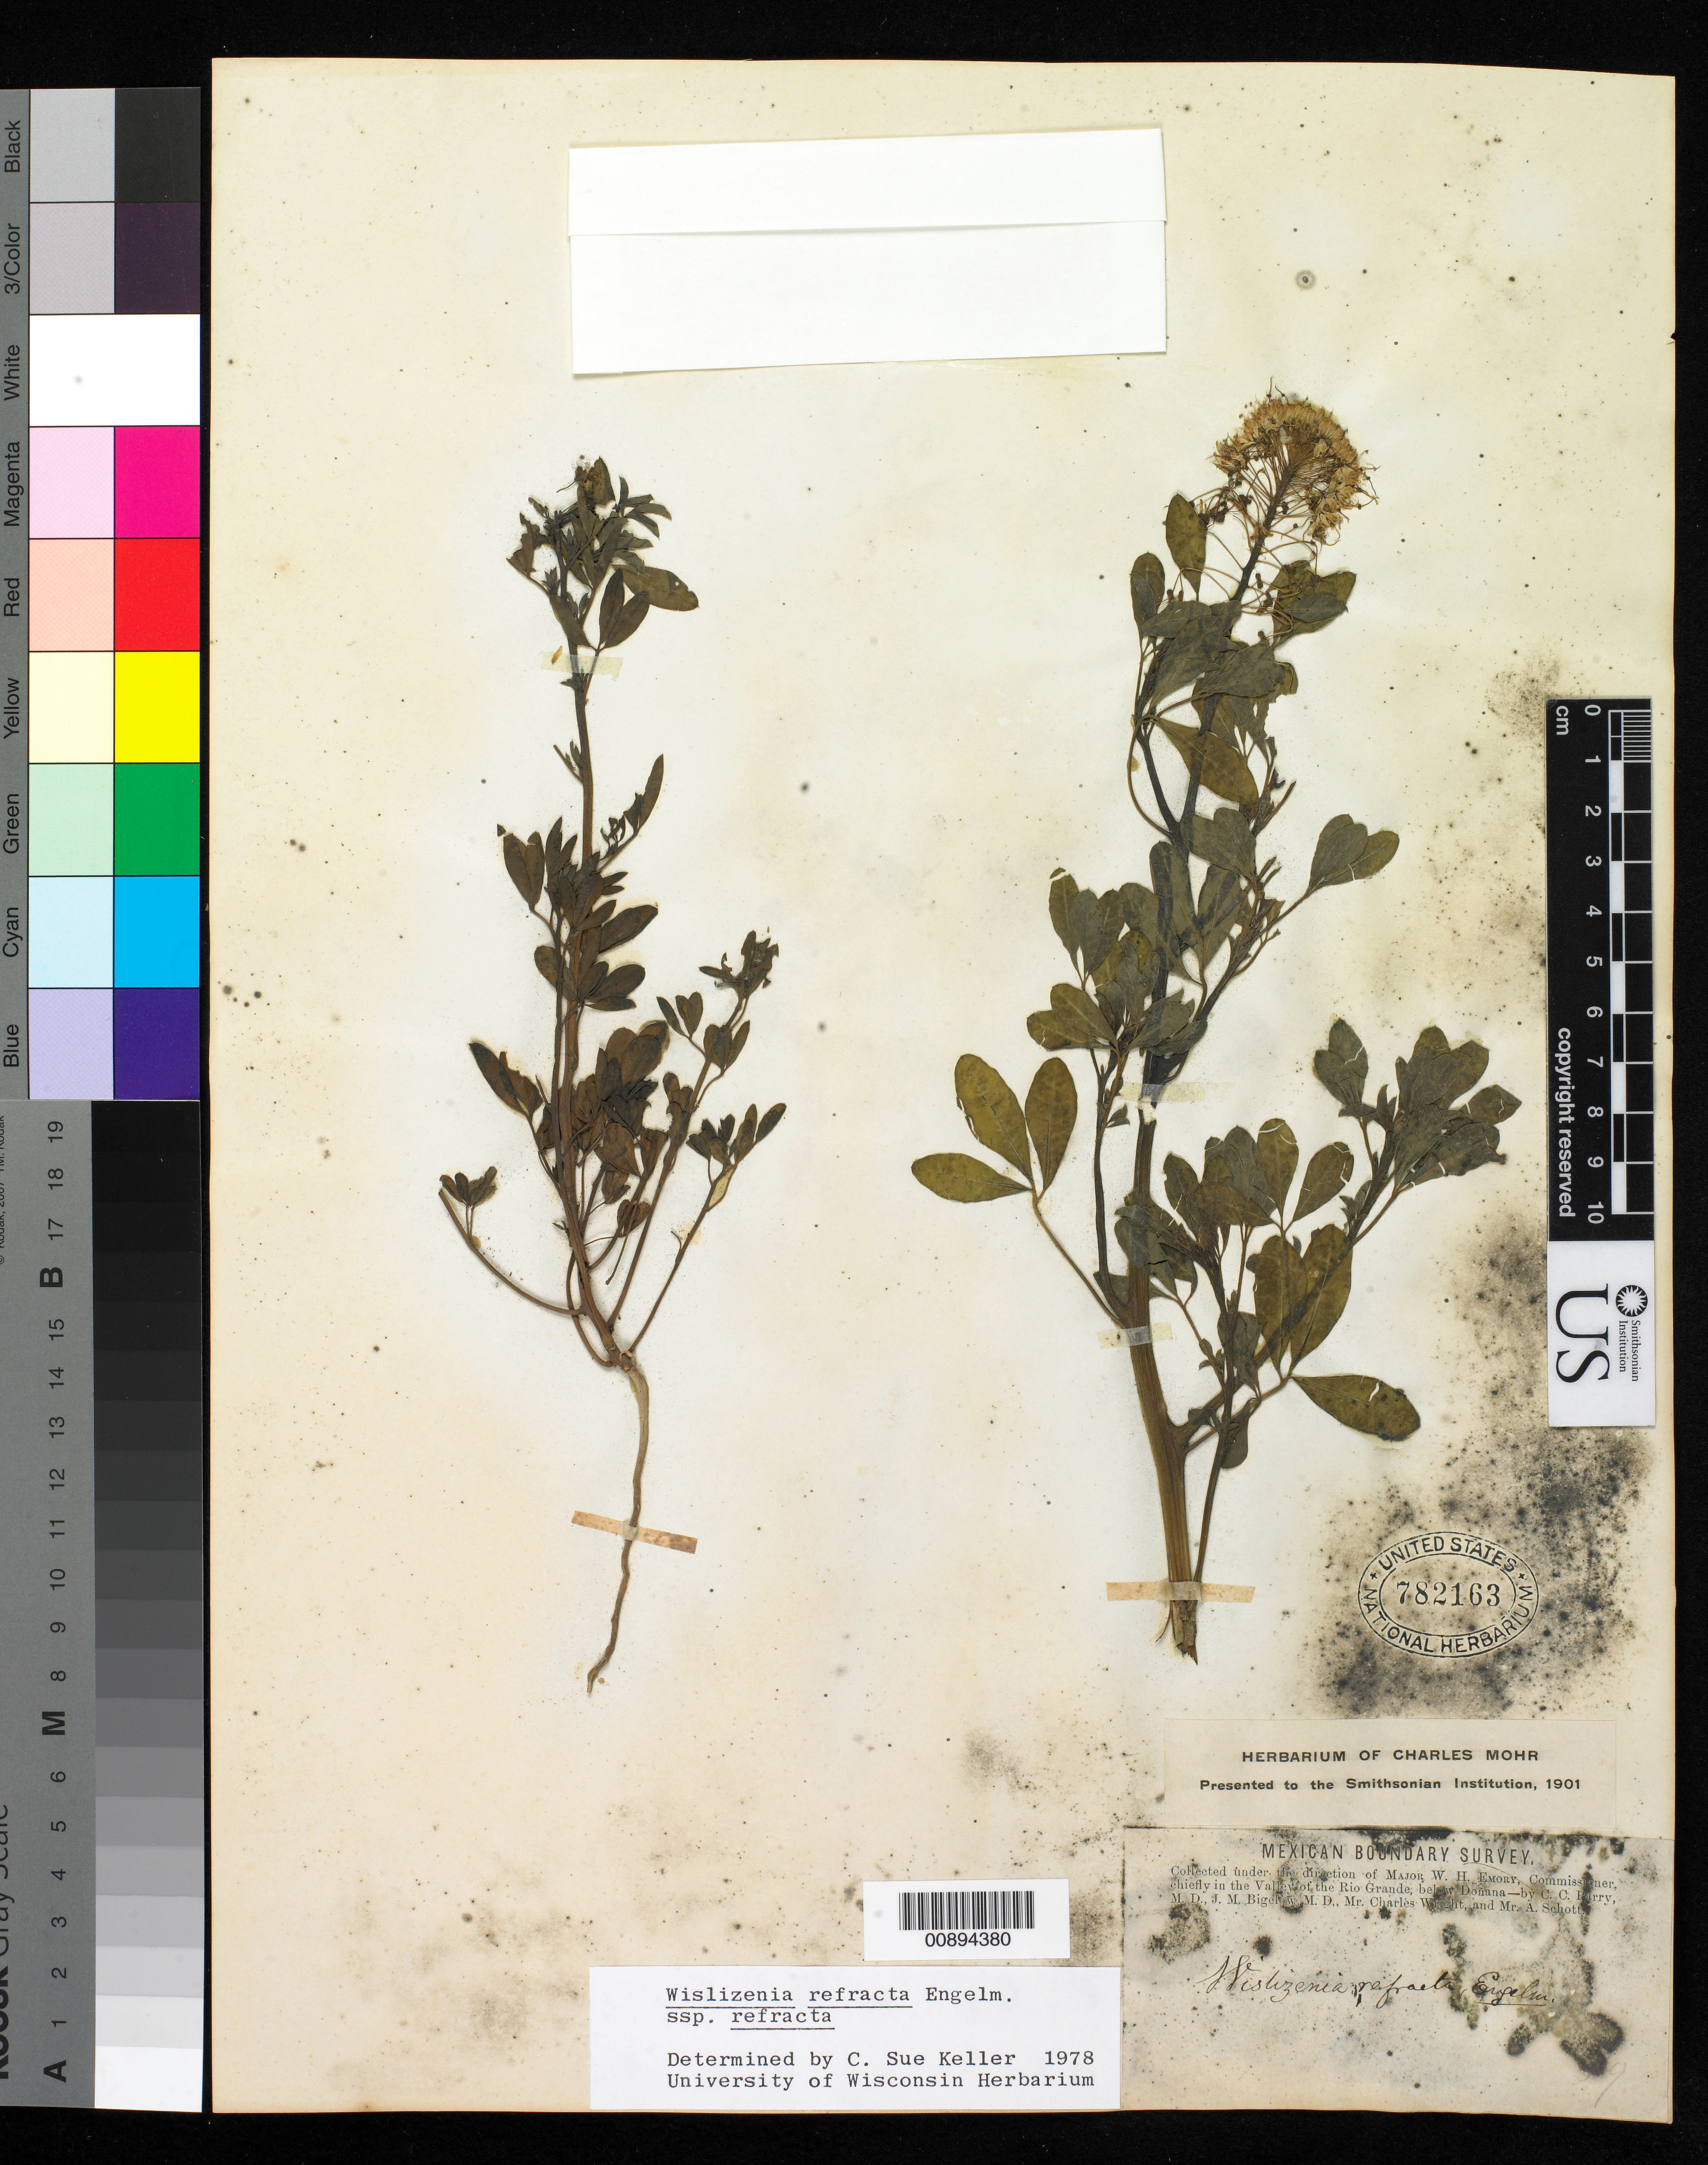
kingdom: Plantae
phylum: Tracheophyta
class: Magnoliopsida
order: Brassicales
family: Cleomaceae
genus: Cleomella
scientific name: Cleomella refracta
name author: (Engelm.) J.C. Hall & Roalson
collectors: C. C. Parry, J. M. Bigelow, C. Wright & A. C. V. Schott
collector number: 59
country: United States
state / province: New Mexico / Texas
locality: Valley of the Rio Grande, below Doñana.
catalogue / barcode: US 782163